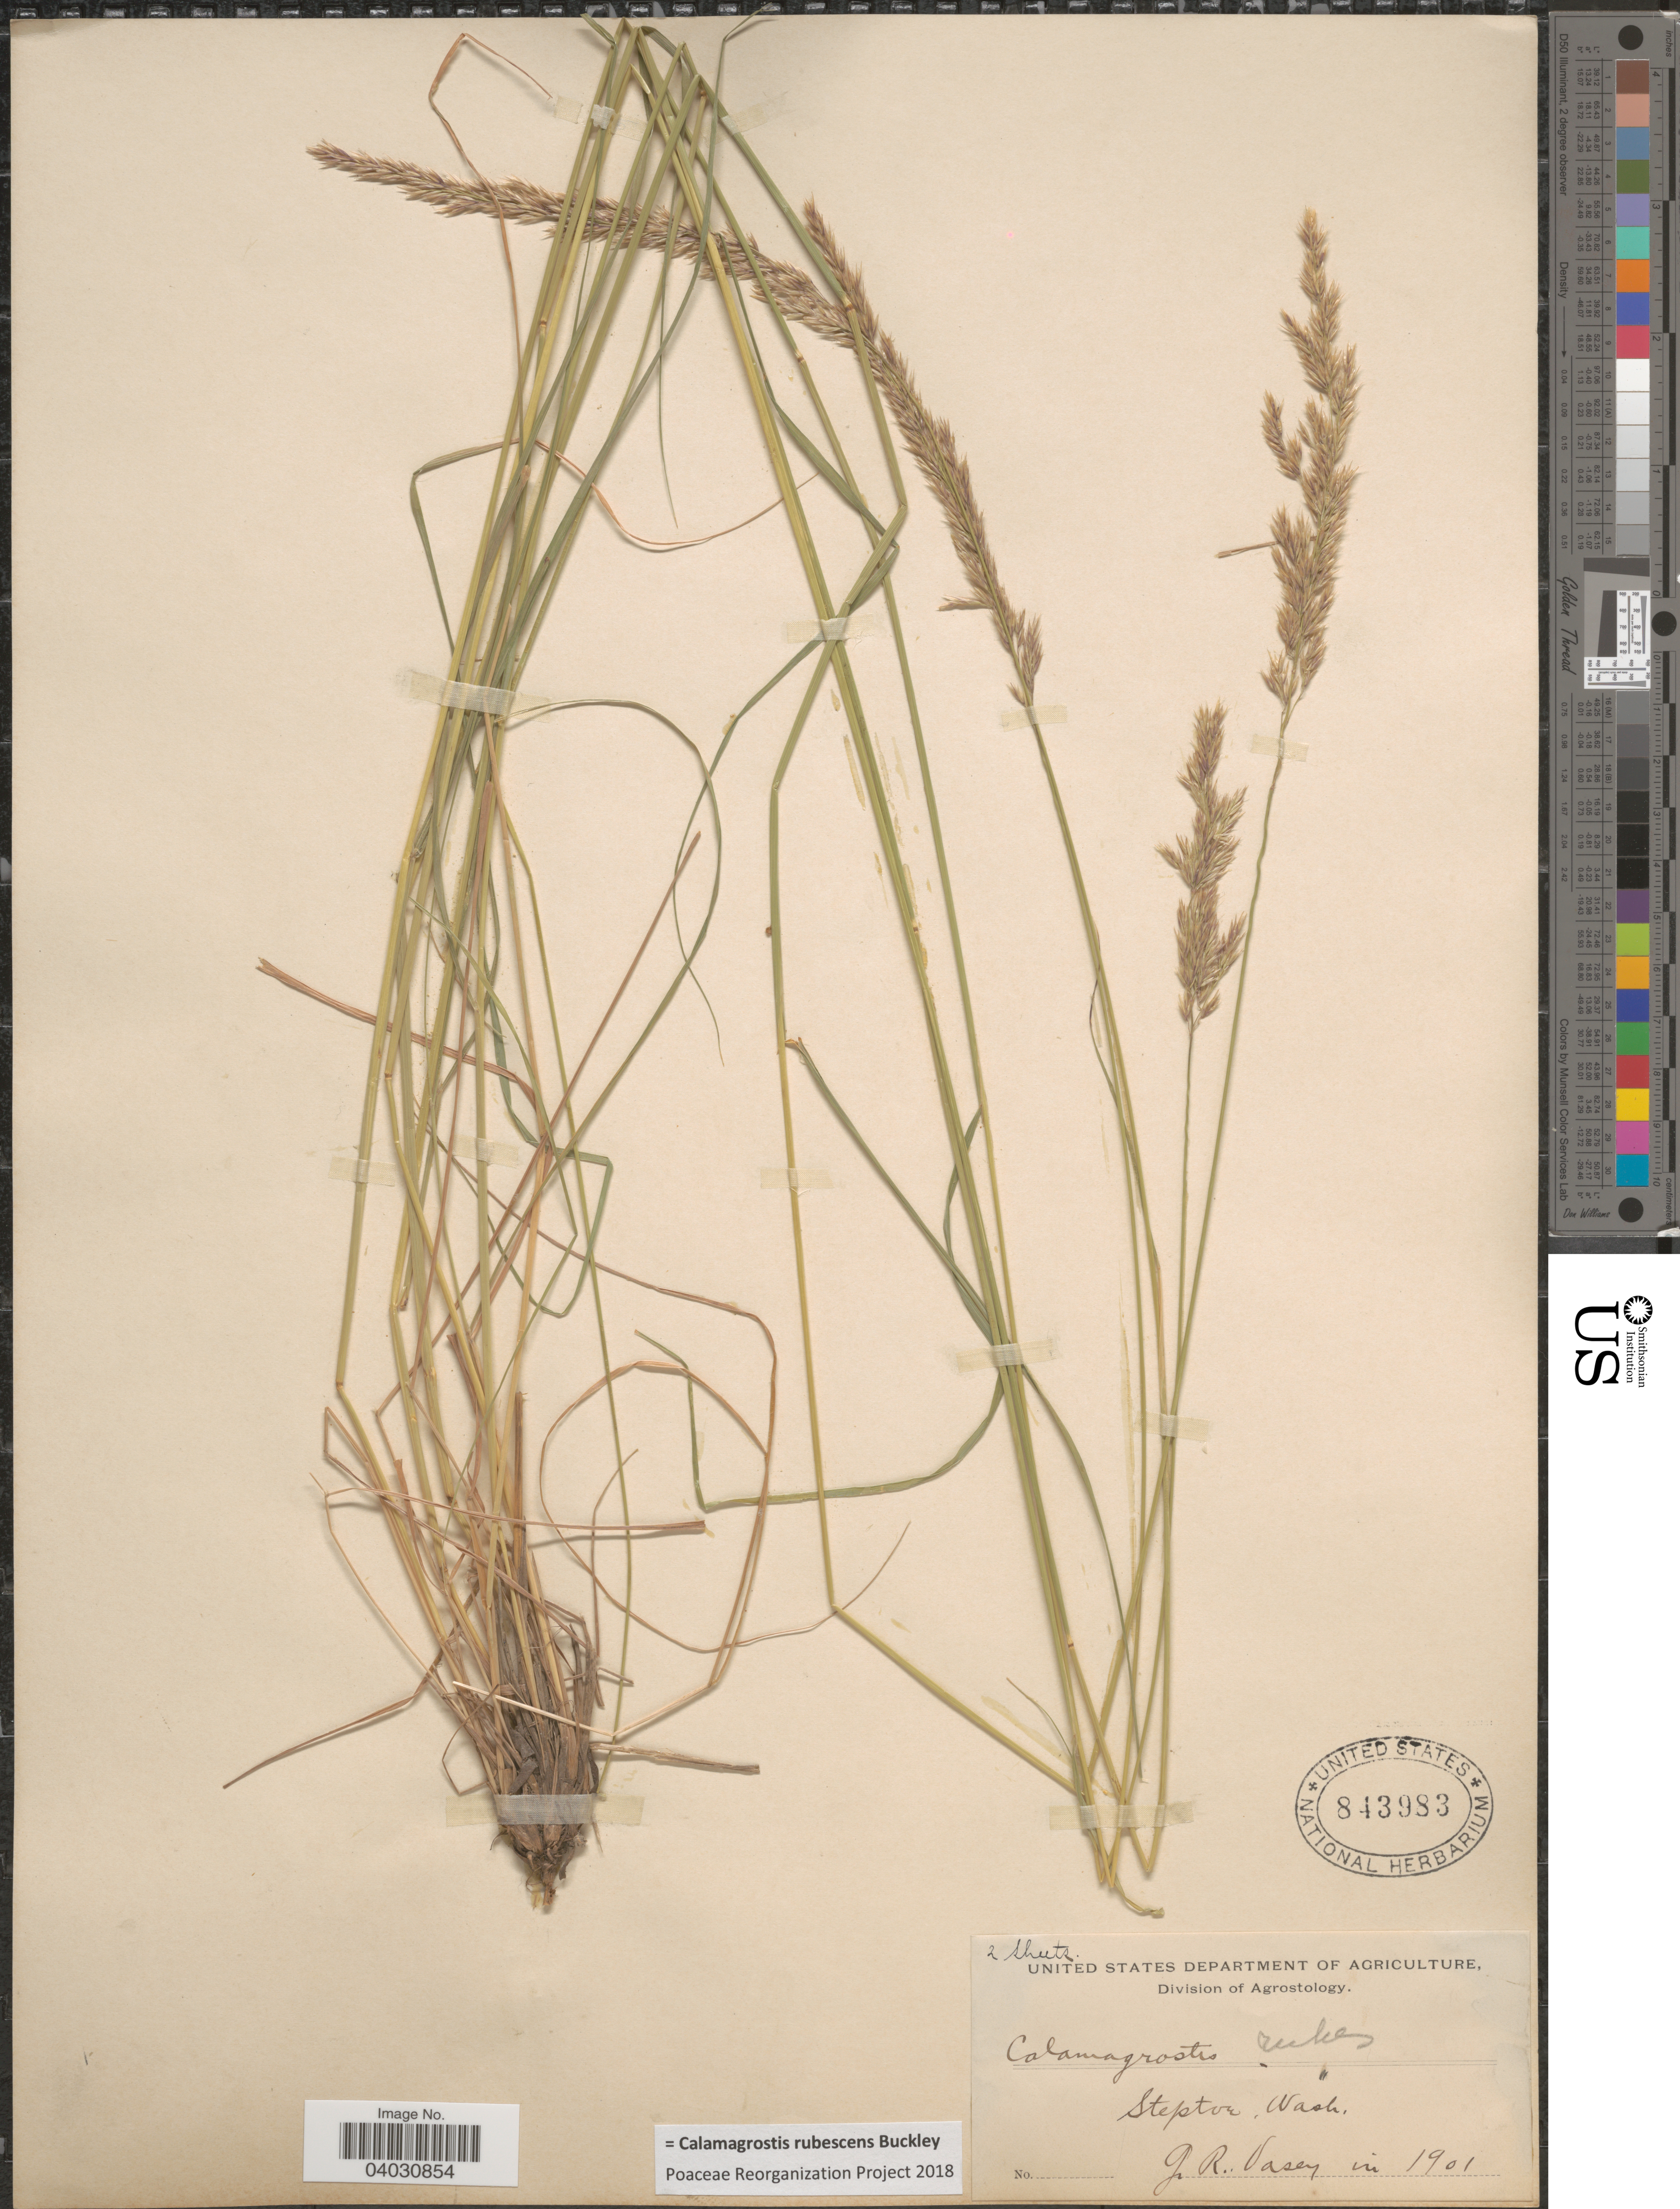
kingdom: Plantae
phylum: Tracheophyta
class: Liliopsida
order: Poales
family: Poaceae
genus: Calamagrostis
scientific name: Calamagrostis rubescens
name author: Buckley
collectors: G. R. Vasey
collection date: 1901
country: United States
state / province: Washington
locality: Steptoe.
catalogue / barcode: US 843983